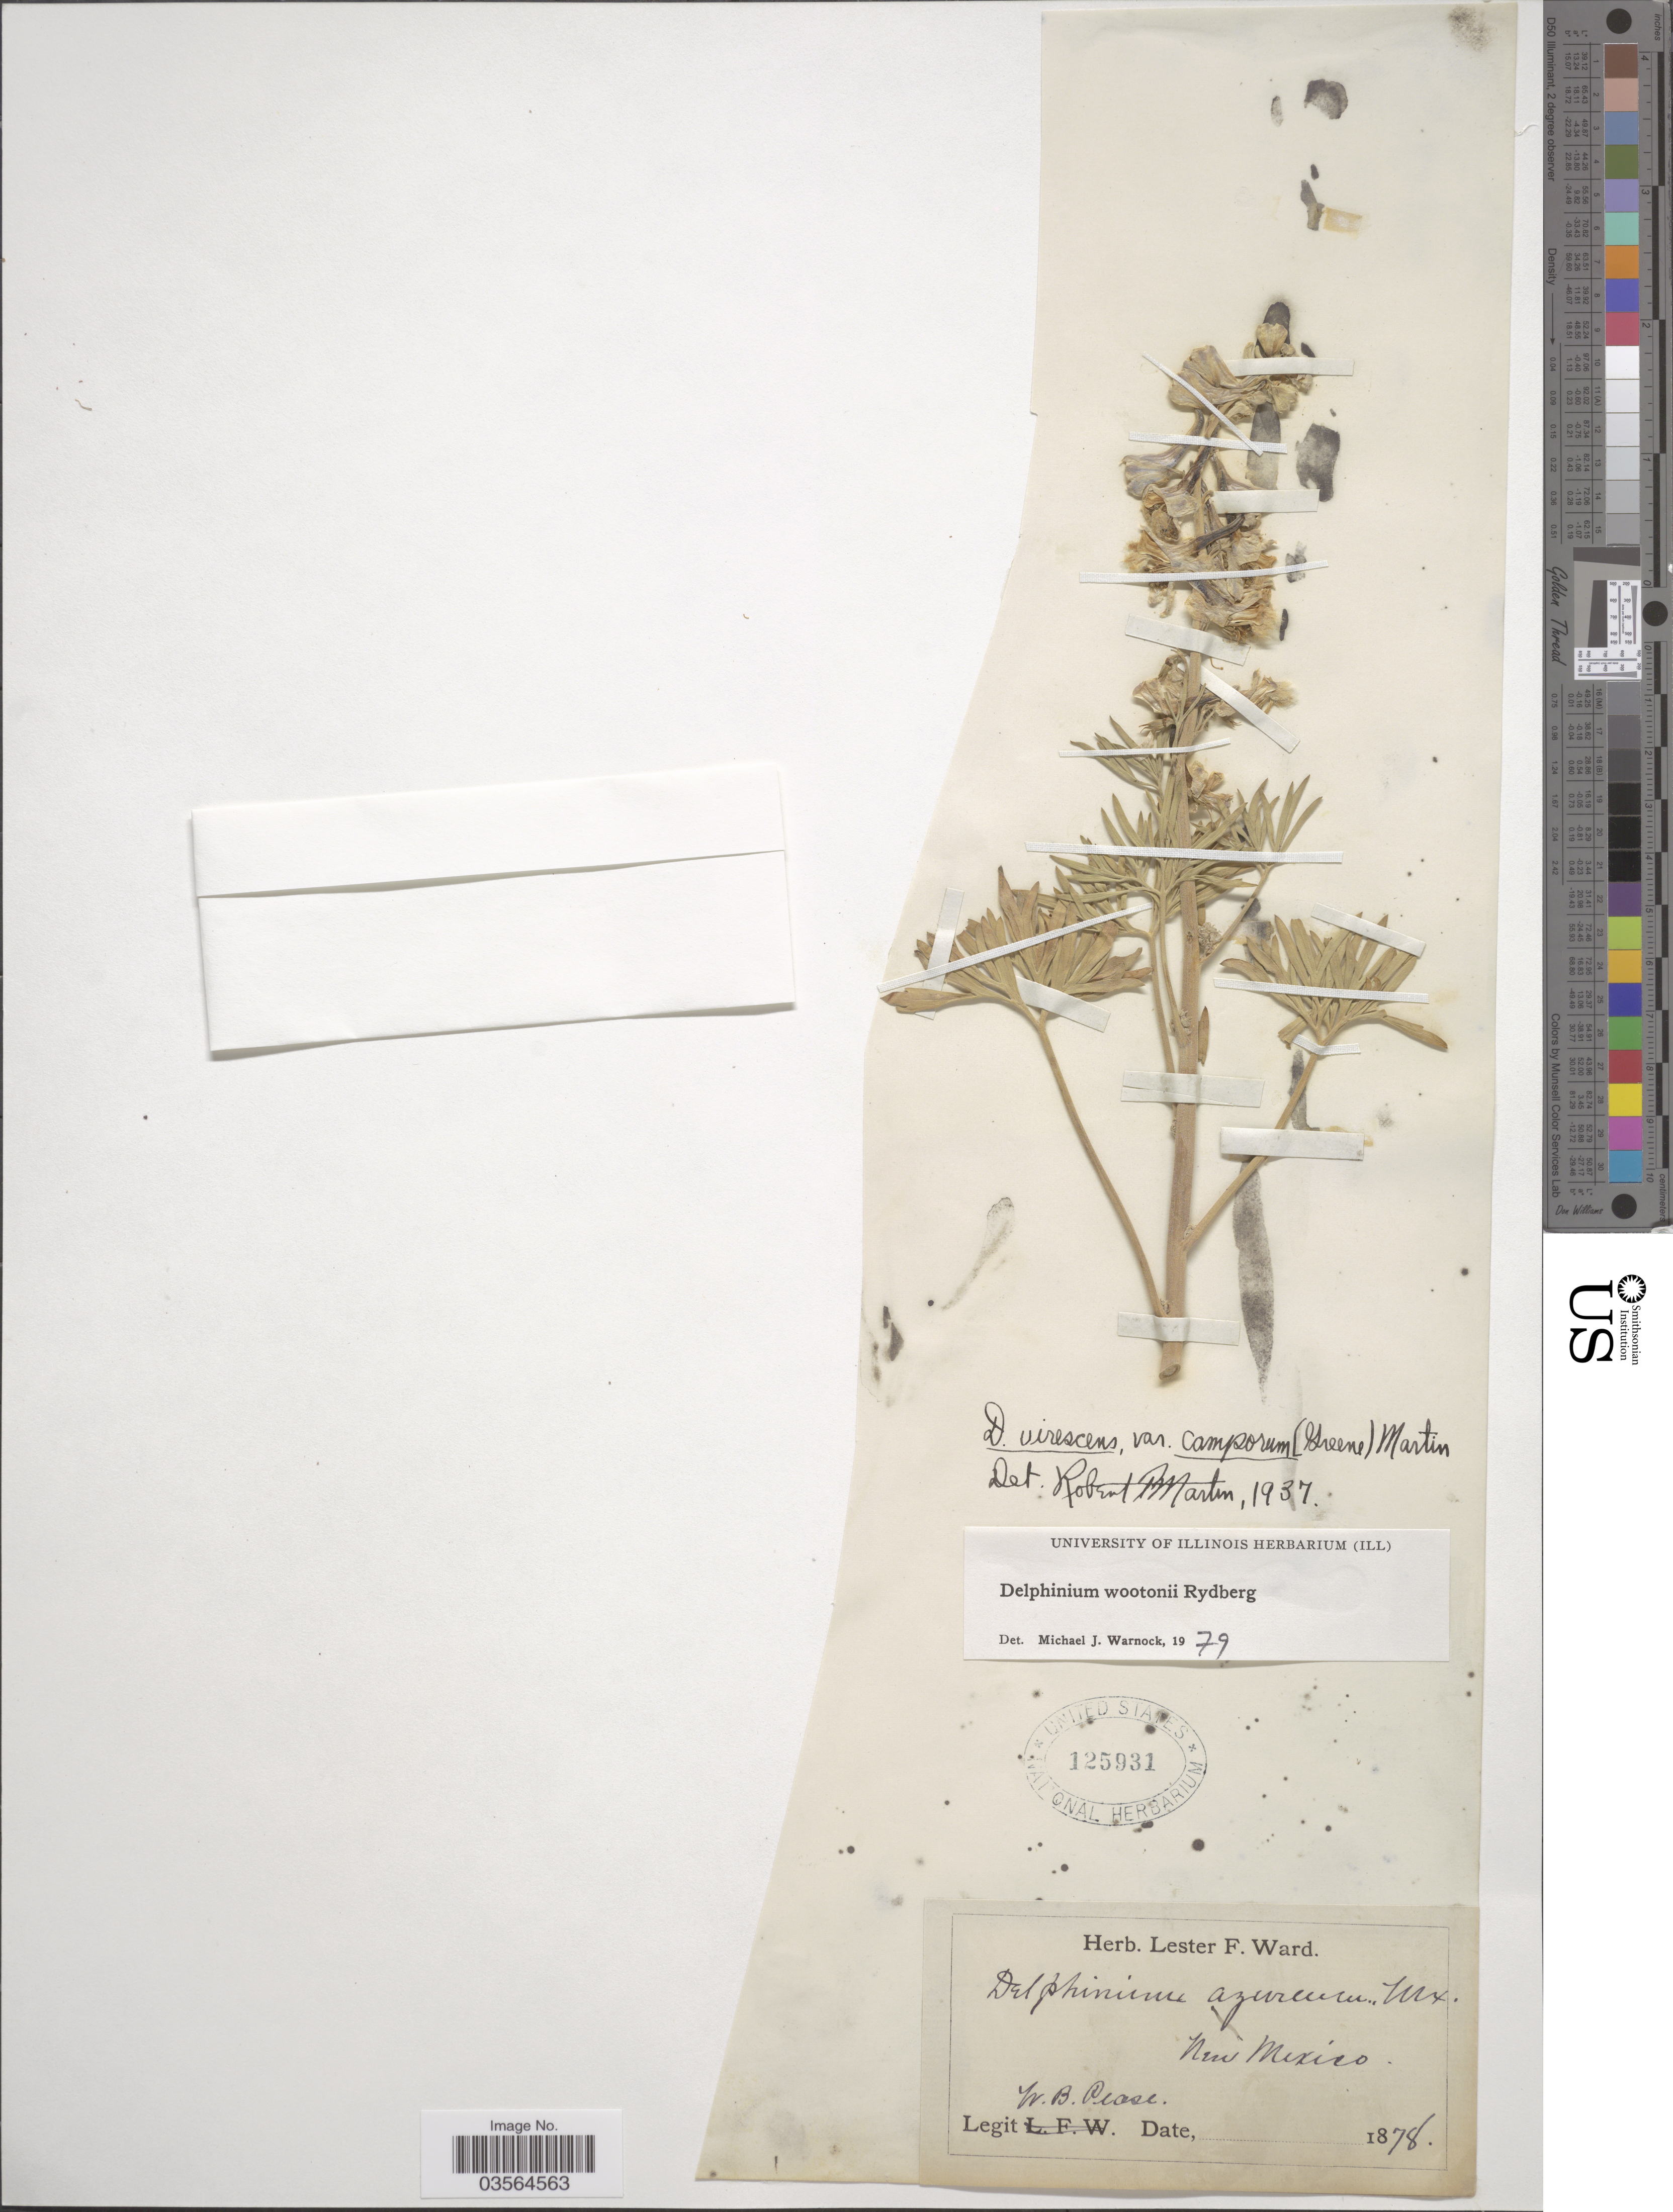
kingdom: Plantae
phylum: Tracheophyta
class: Magnoliopsida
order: Ranunculales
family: Ranunculaceae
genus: Delphinium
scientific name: Delphinium wootonii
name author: Rydb.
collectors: W. Pease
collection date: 1878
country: United States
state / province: New Mexico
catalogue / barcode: US 125931